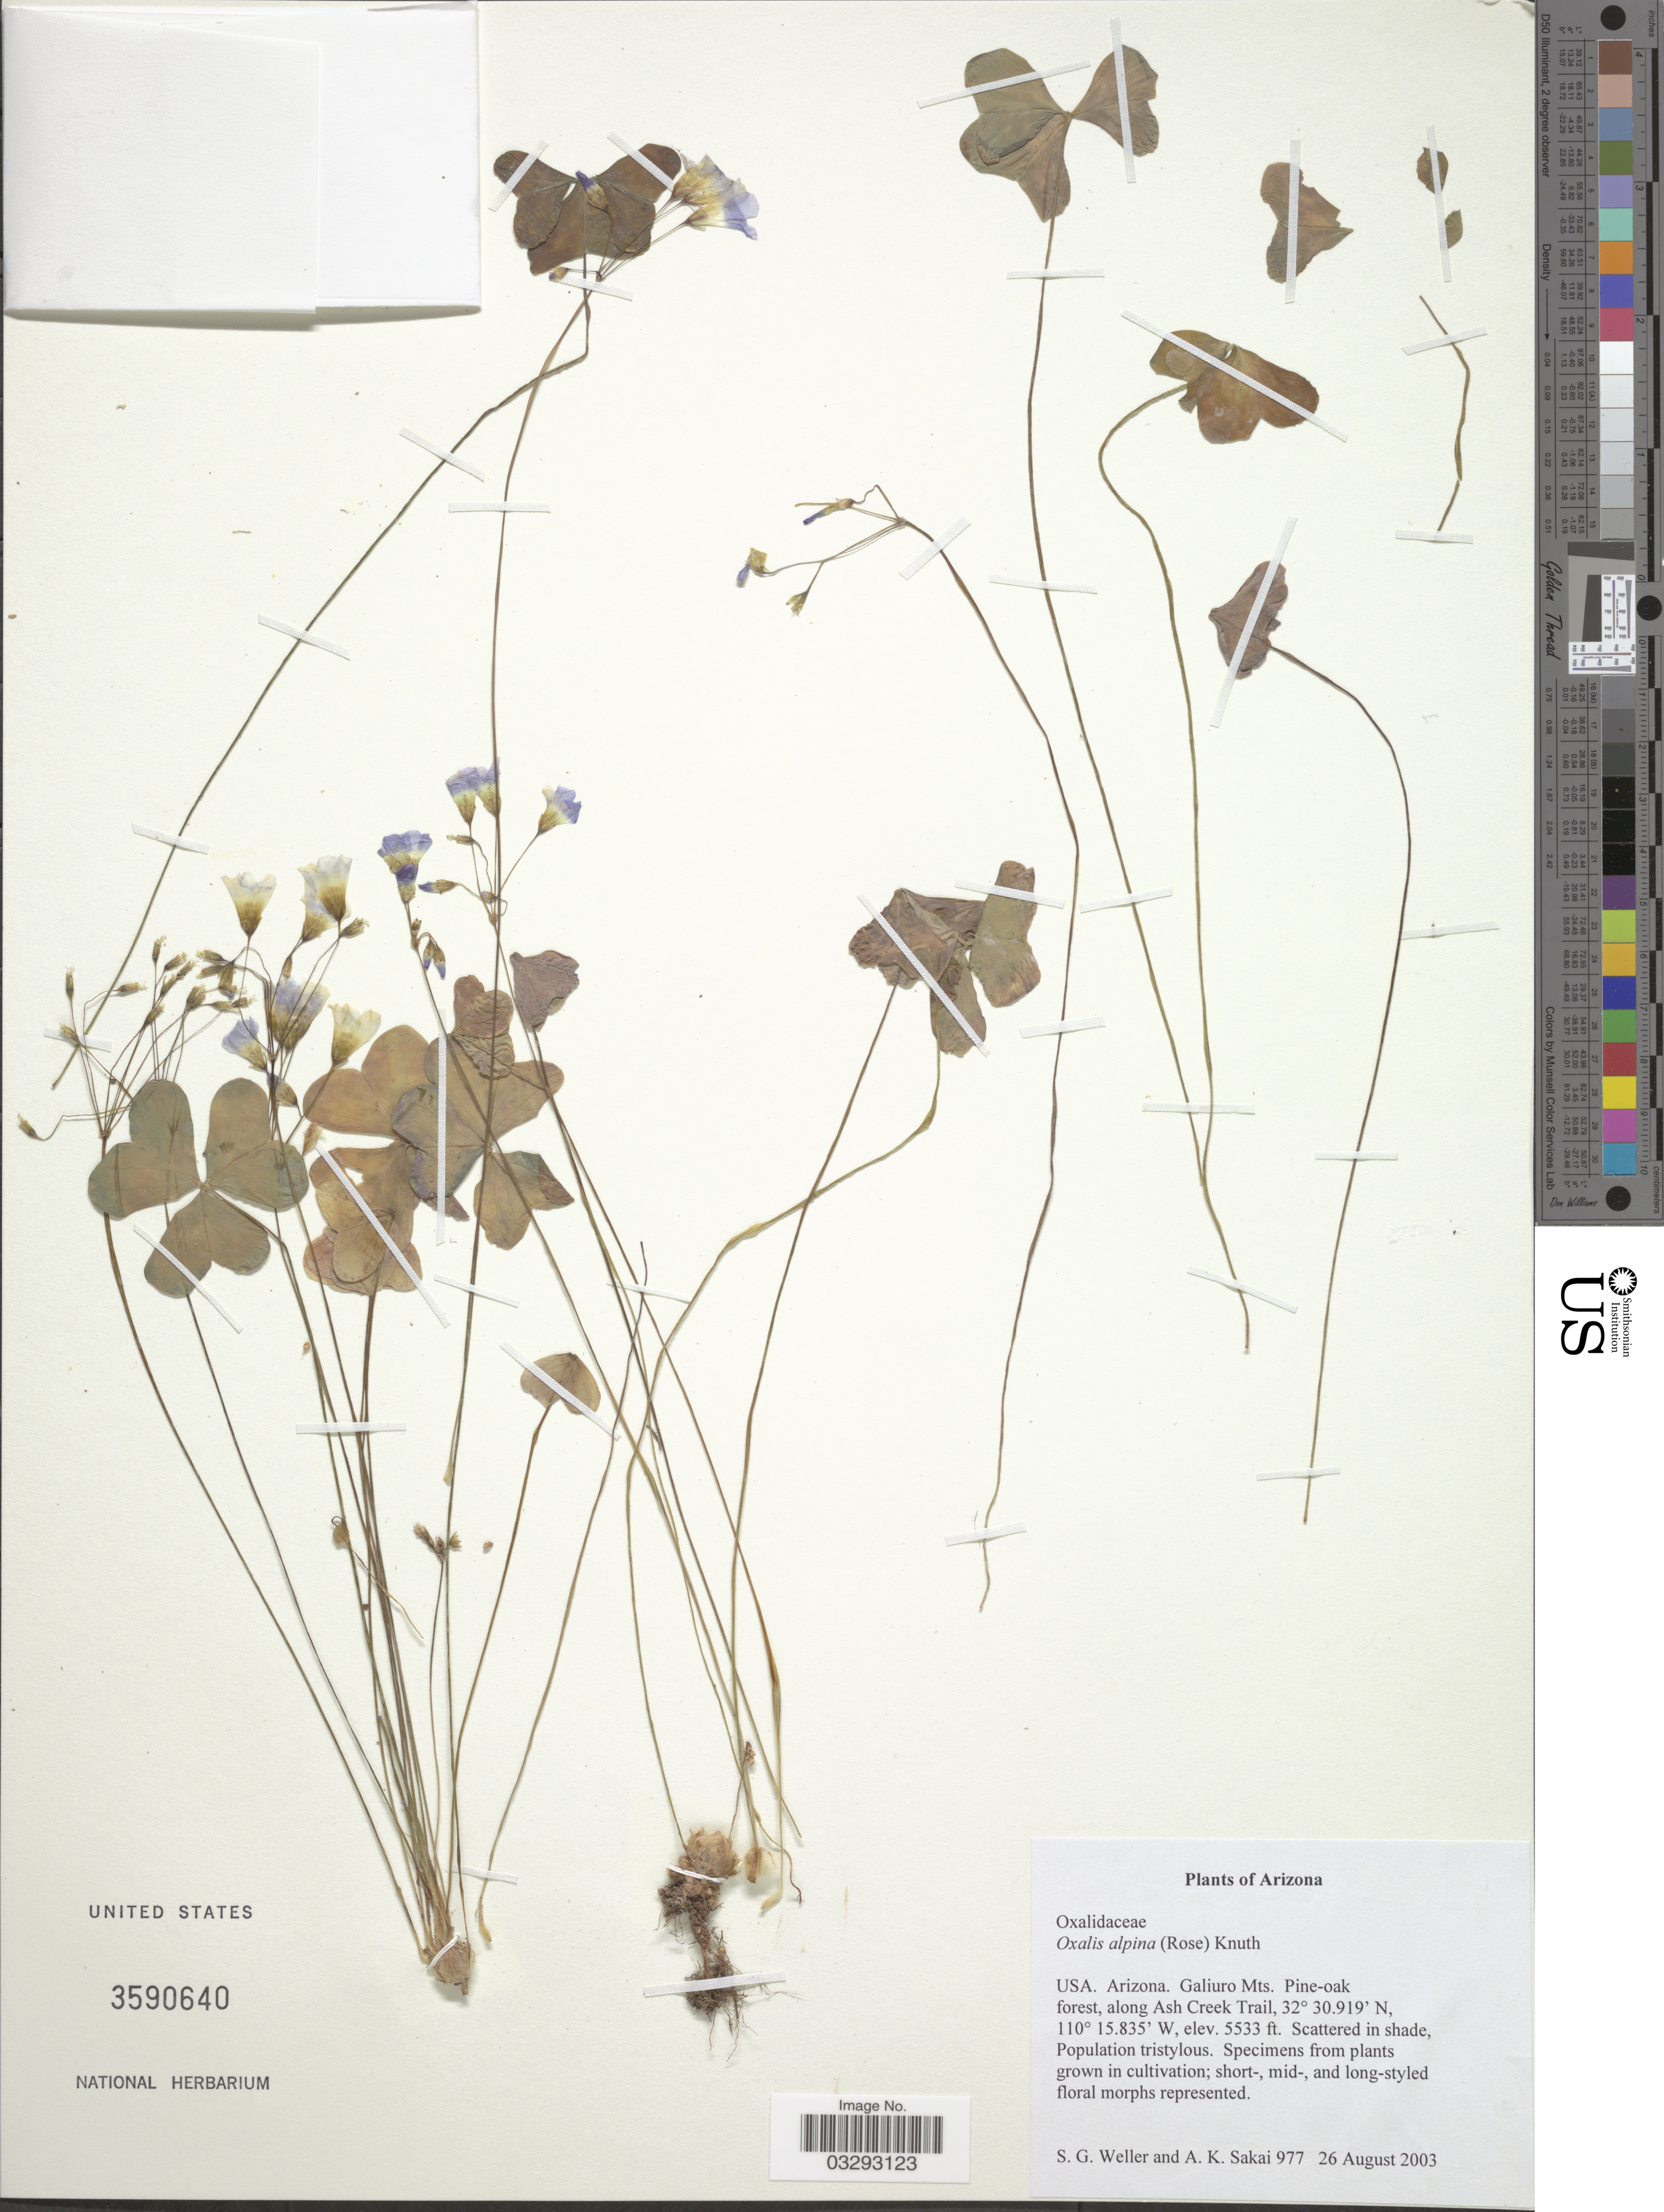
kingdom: Plantae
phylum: Tracheophyta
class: Magnoliopsida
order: Oxalidales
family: Oxalidaceae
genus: Oxalis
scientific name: Oxalis alpina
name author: (Rose) R. Knuth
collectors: S. G. Weller & A. Sakai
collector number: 977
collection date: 2003-08-26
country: United States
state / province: Arizona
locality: USA. Galiuro Mts. Along Ash Creek Trail.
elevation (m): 1686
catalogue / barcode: US 3590640